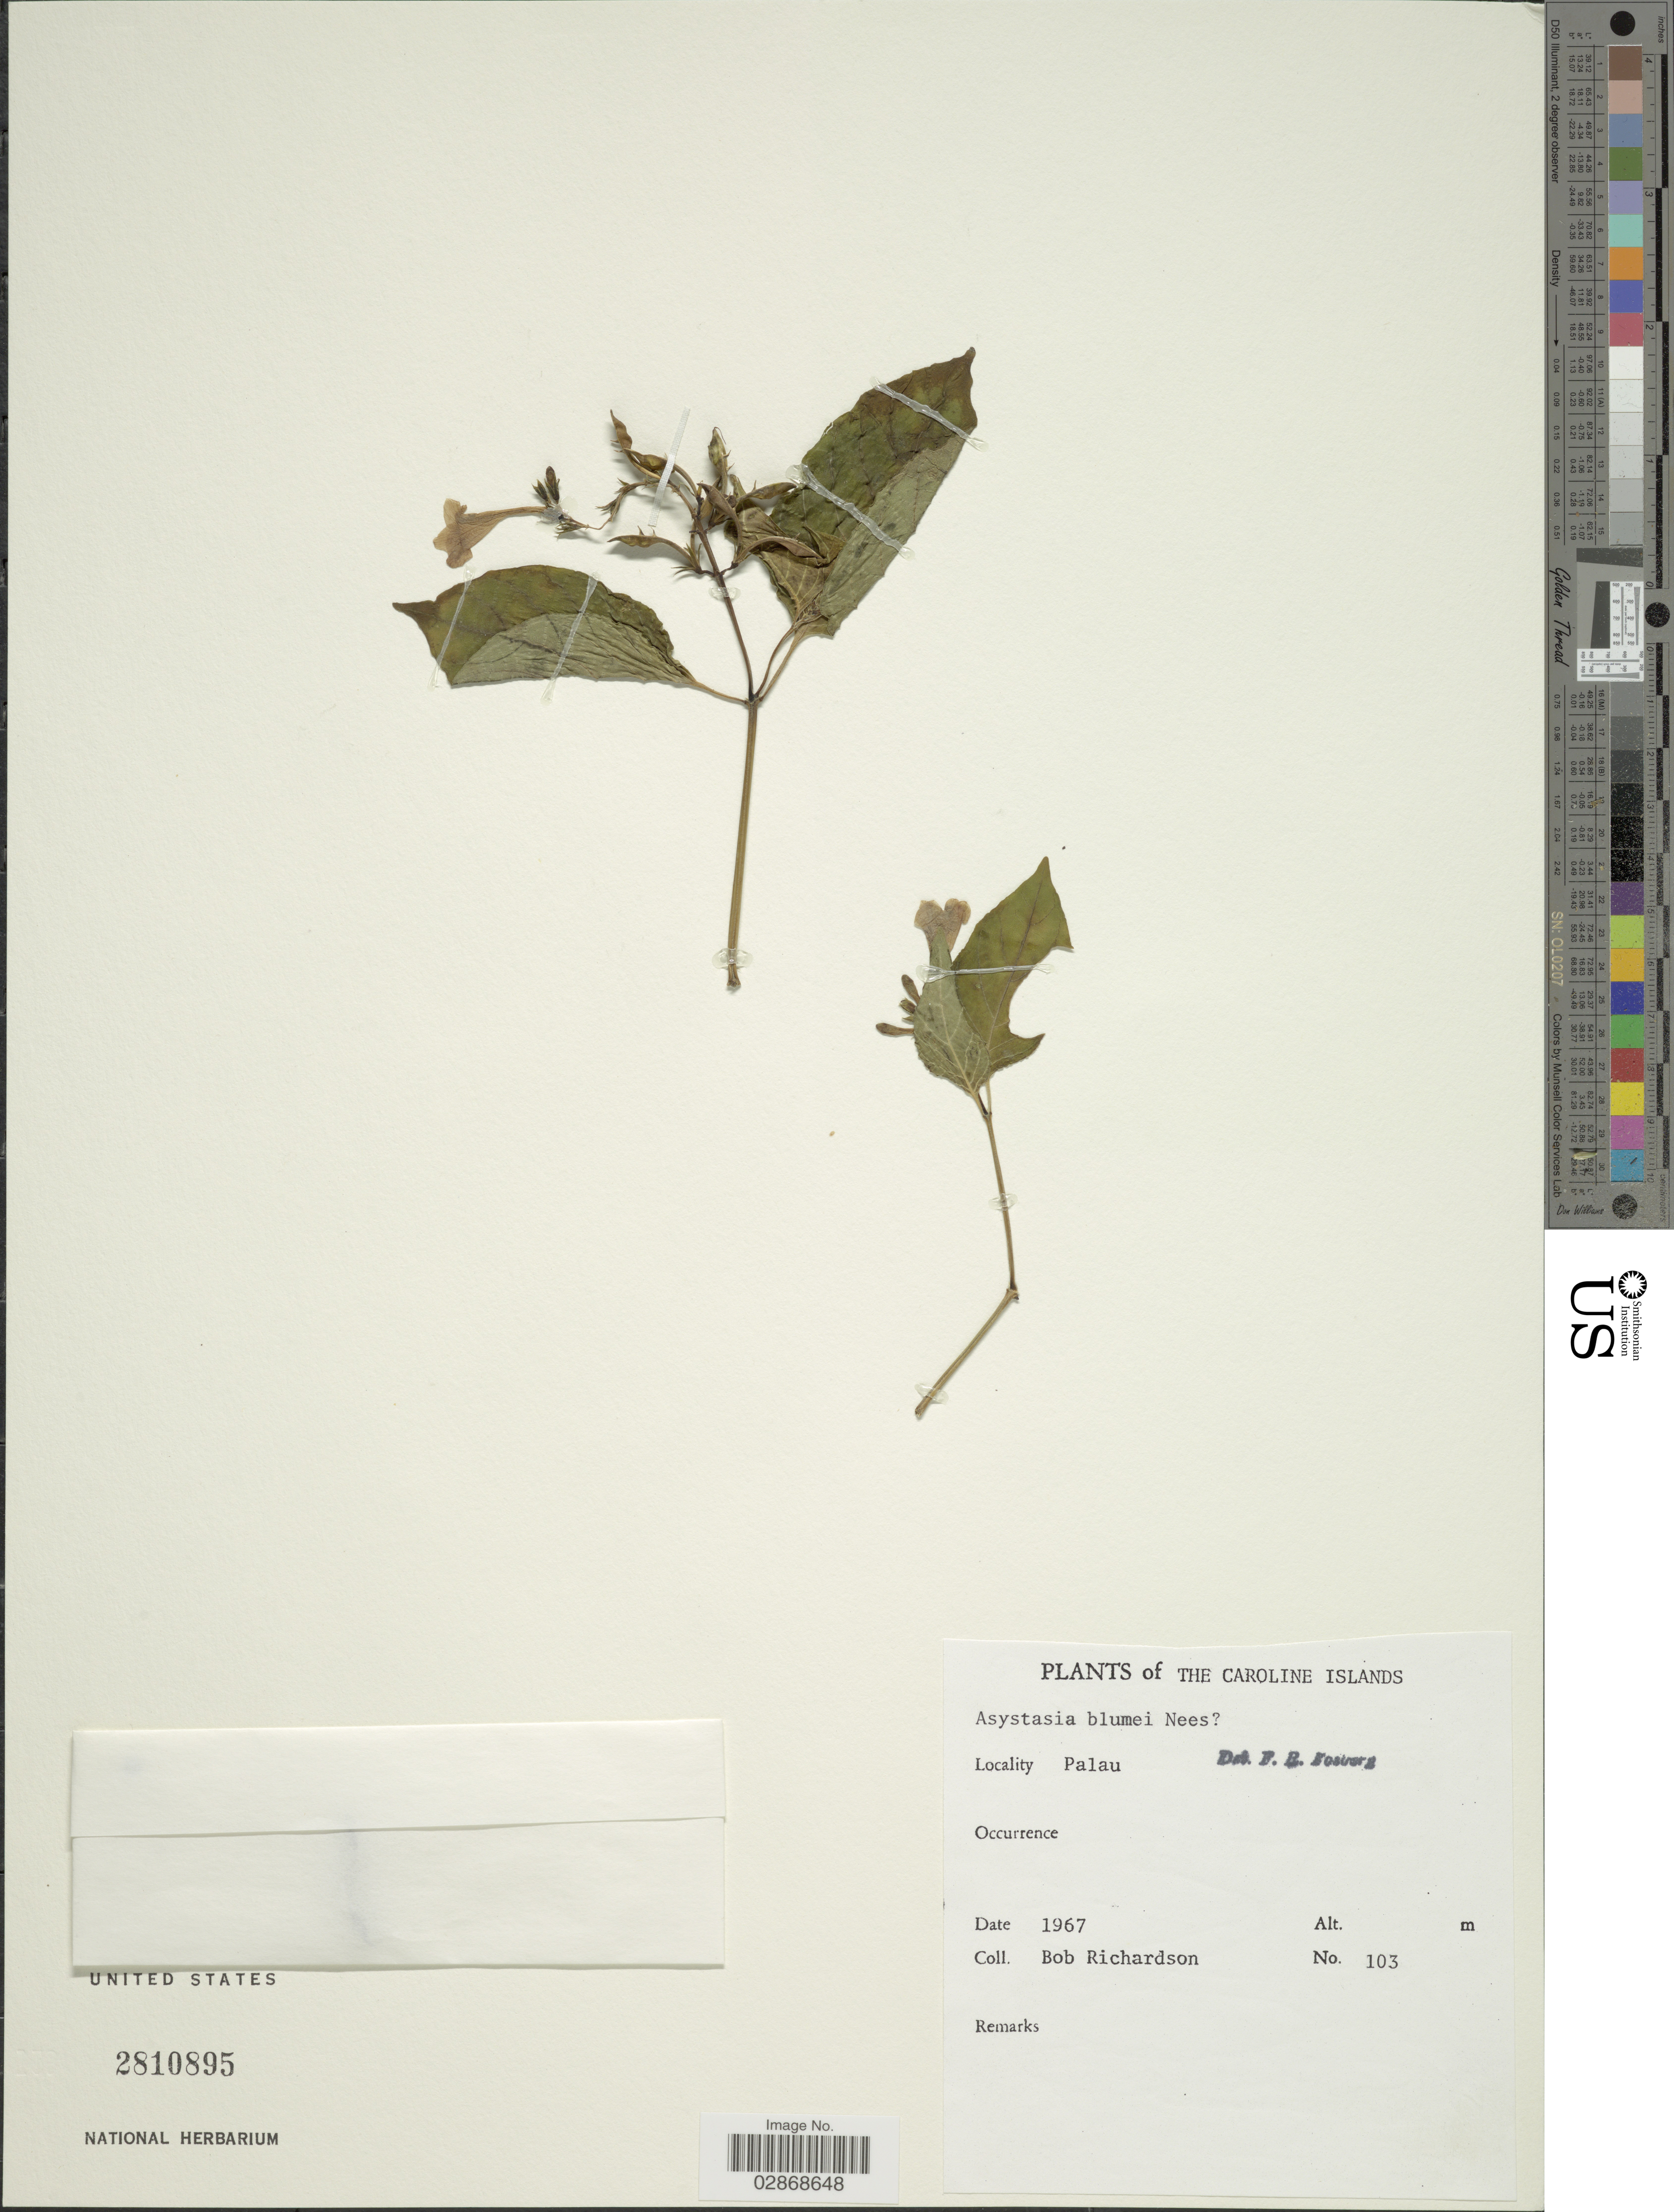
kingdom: Plantae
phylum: Tracheophyta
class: Magnoliopsida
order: Lamiales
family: Acanthaceae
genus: Asystasia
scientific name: Asystasia blumei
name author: Nees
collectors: B. Richardson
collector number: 103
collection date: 1967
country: Palau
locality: Caroline Islands. Palau.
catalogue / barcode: US 2810895